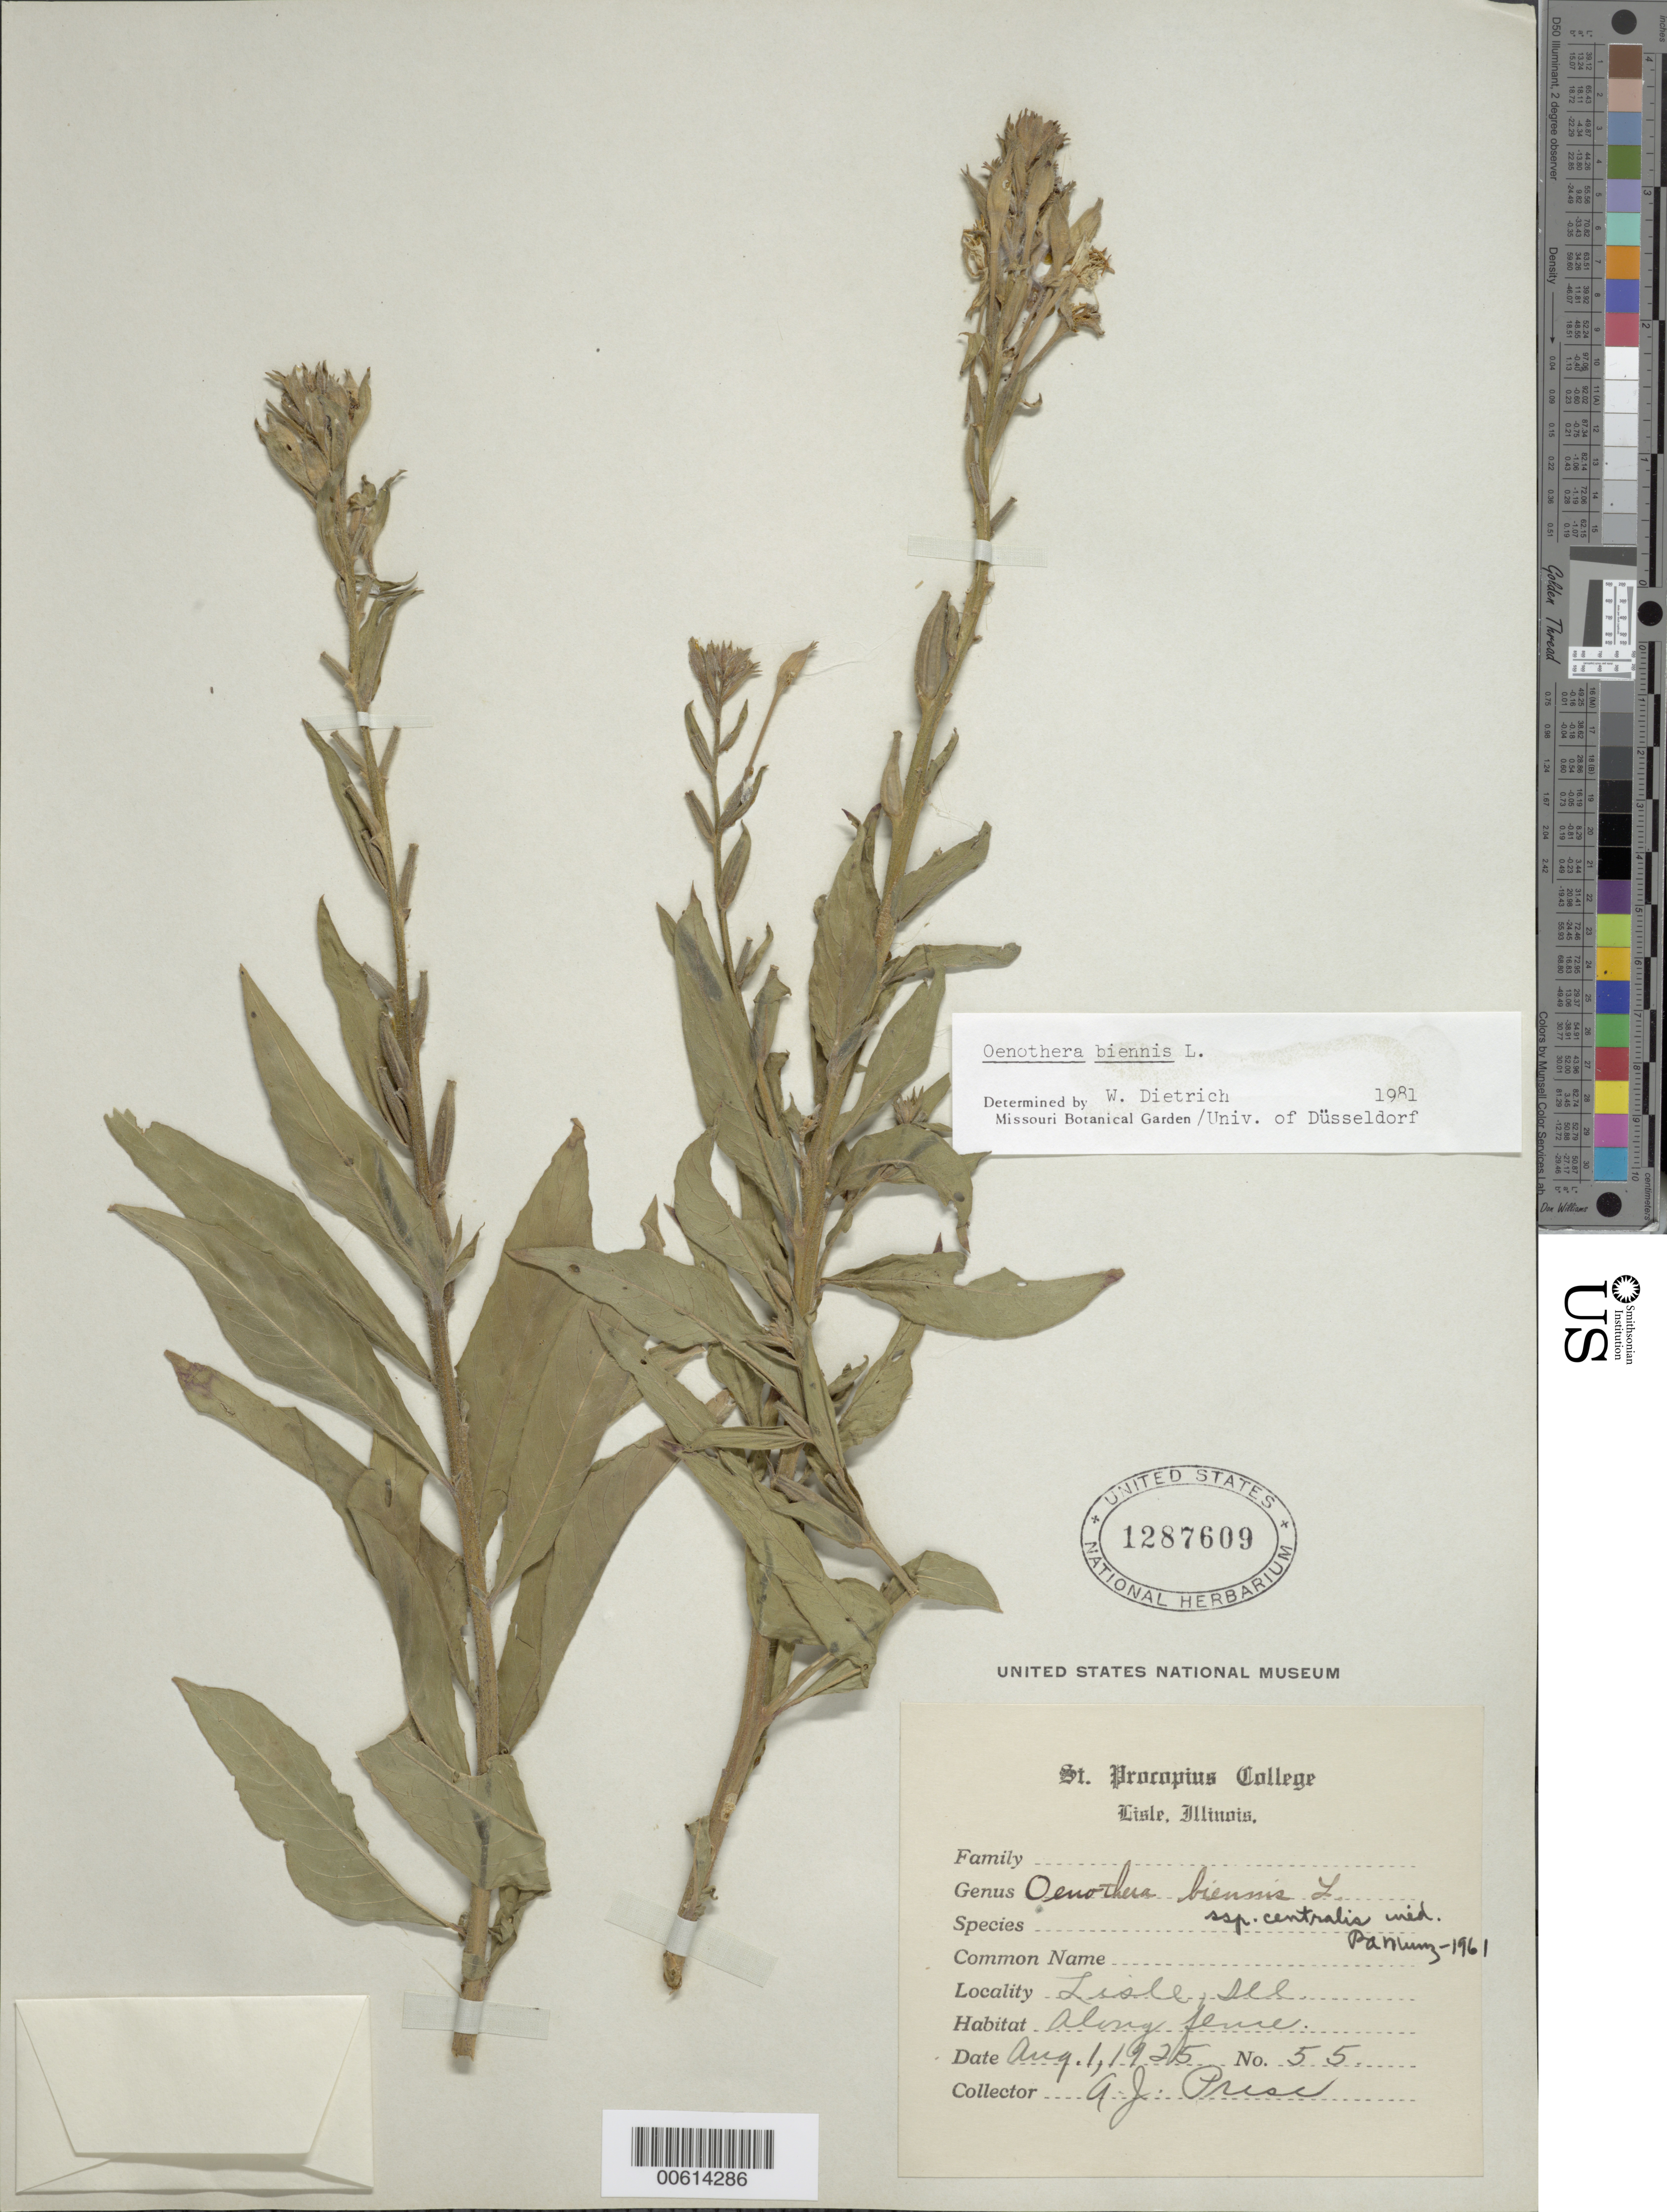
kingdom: Plantae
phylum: Tracheophyta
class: Magnoliopsida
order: Myrtales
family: Onagraceae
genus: Oenothera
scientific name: Oenothera biennis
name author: L.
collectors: A. Price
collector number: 55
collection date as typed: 01 Aug 1925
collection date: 1925-08-01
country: United States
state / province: Illinois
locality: Lisle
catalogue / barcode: US 1287609